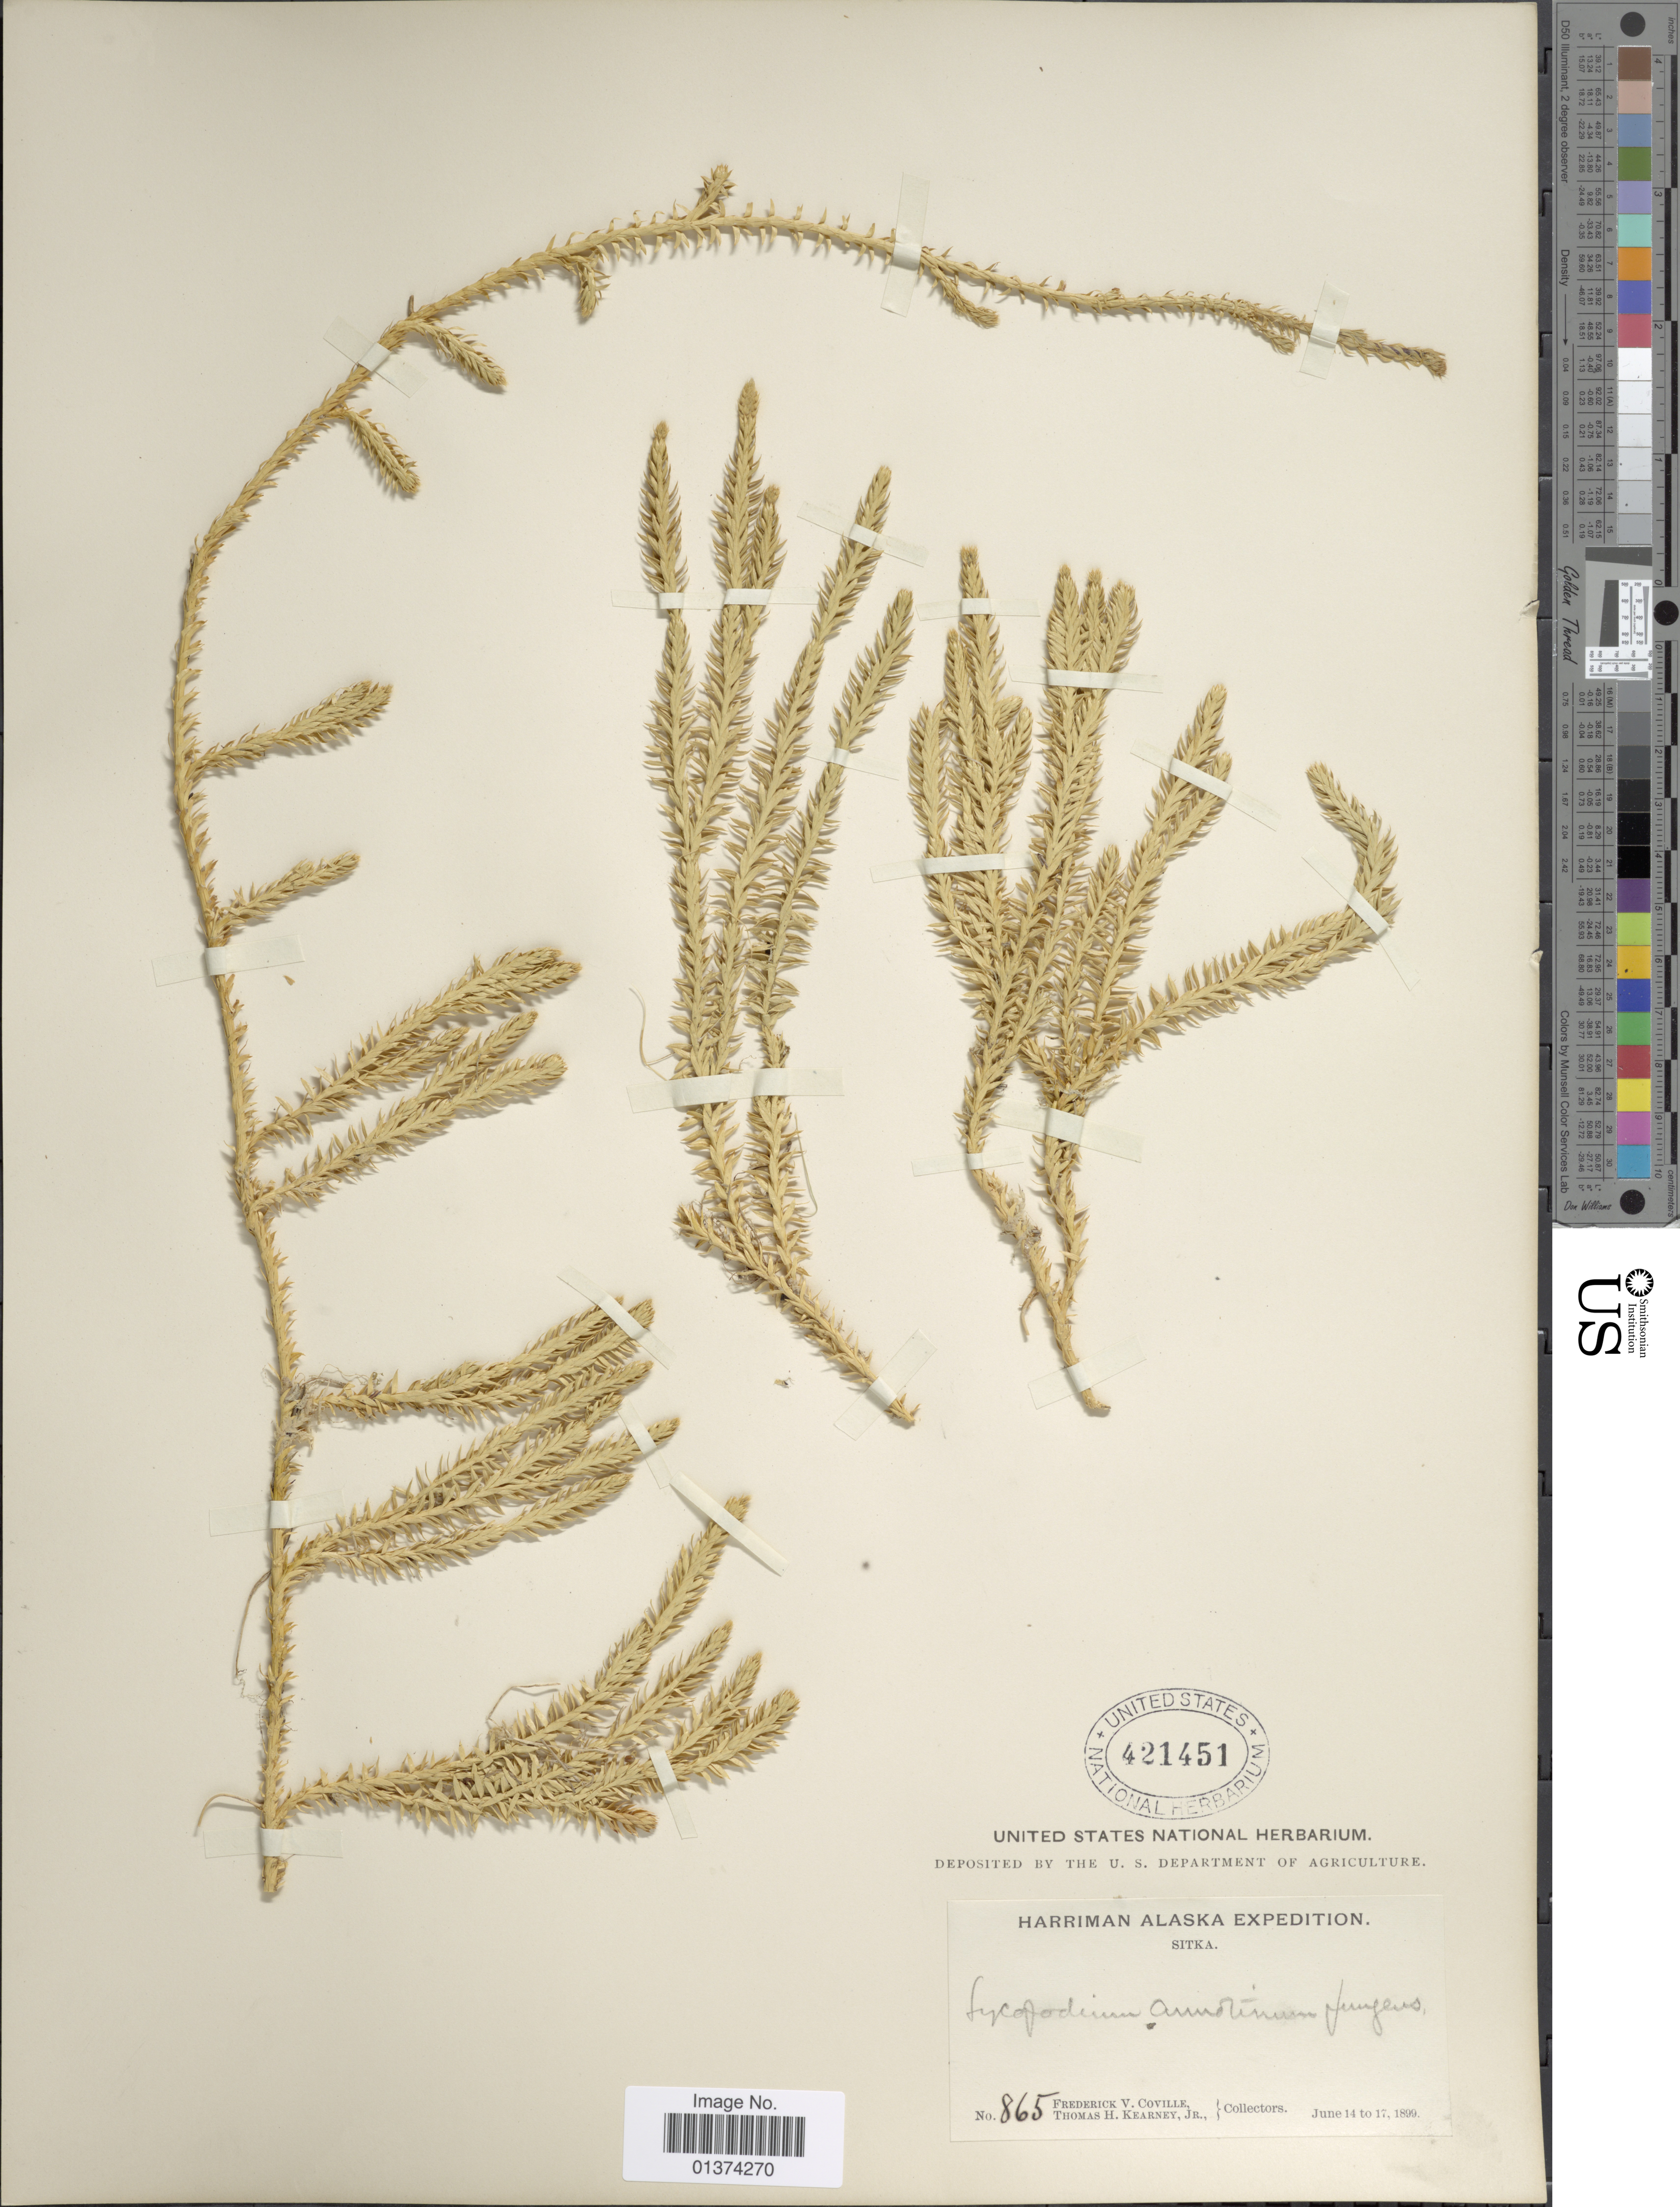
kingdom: Plantae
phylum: Tracheophyta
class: Lycopodiopsida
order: Lycopodiales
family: Lycopodiaceae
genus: Spinulum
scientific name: Spinulum annotinum subsp. annotinum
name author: (L.) A. Haines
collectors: F. V. Coville & T. H. Kearney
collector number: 865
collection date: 1899-06-14/1899-06-17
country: United States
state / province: Alaska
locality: Sitka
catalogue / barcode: US 421451